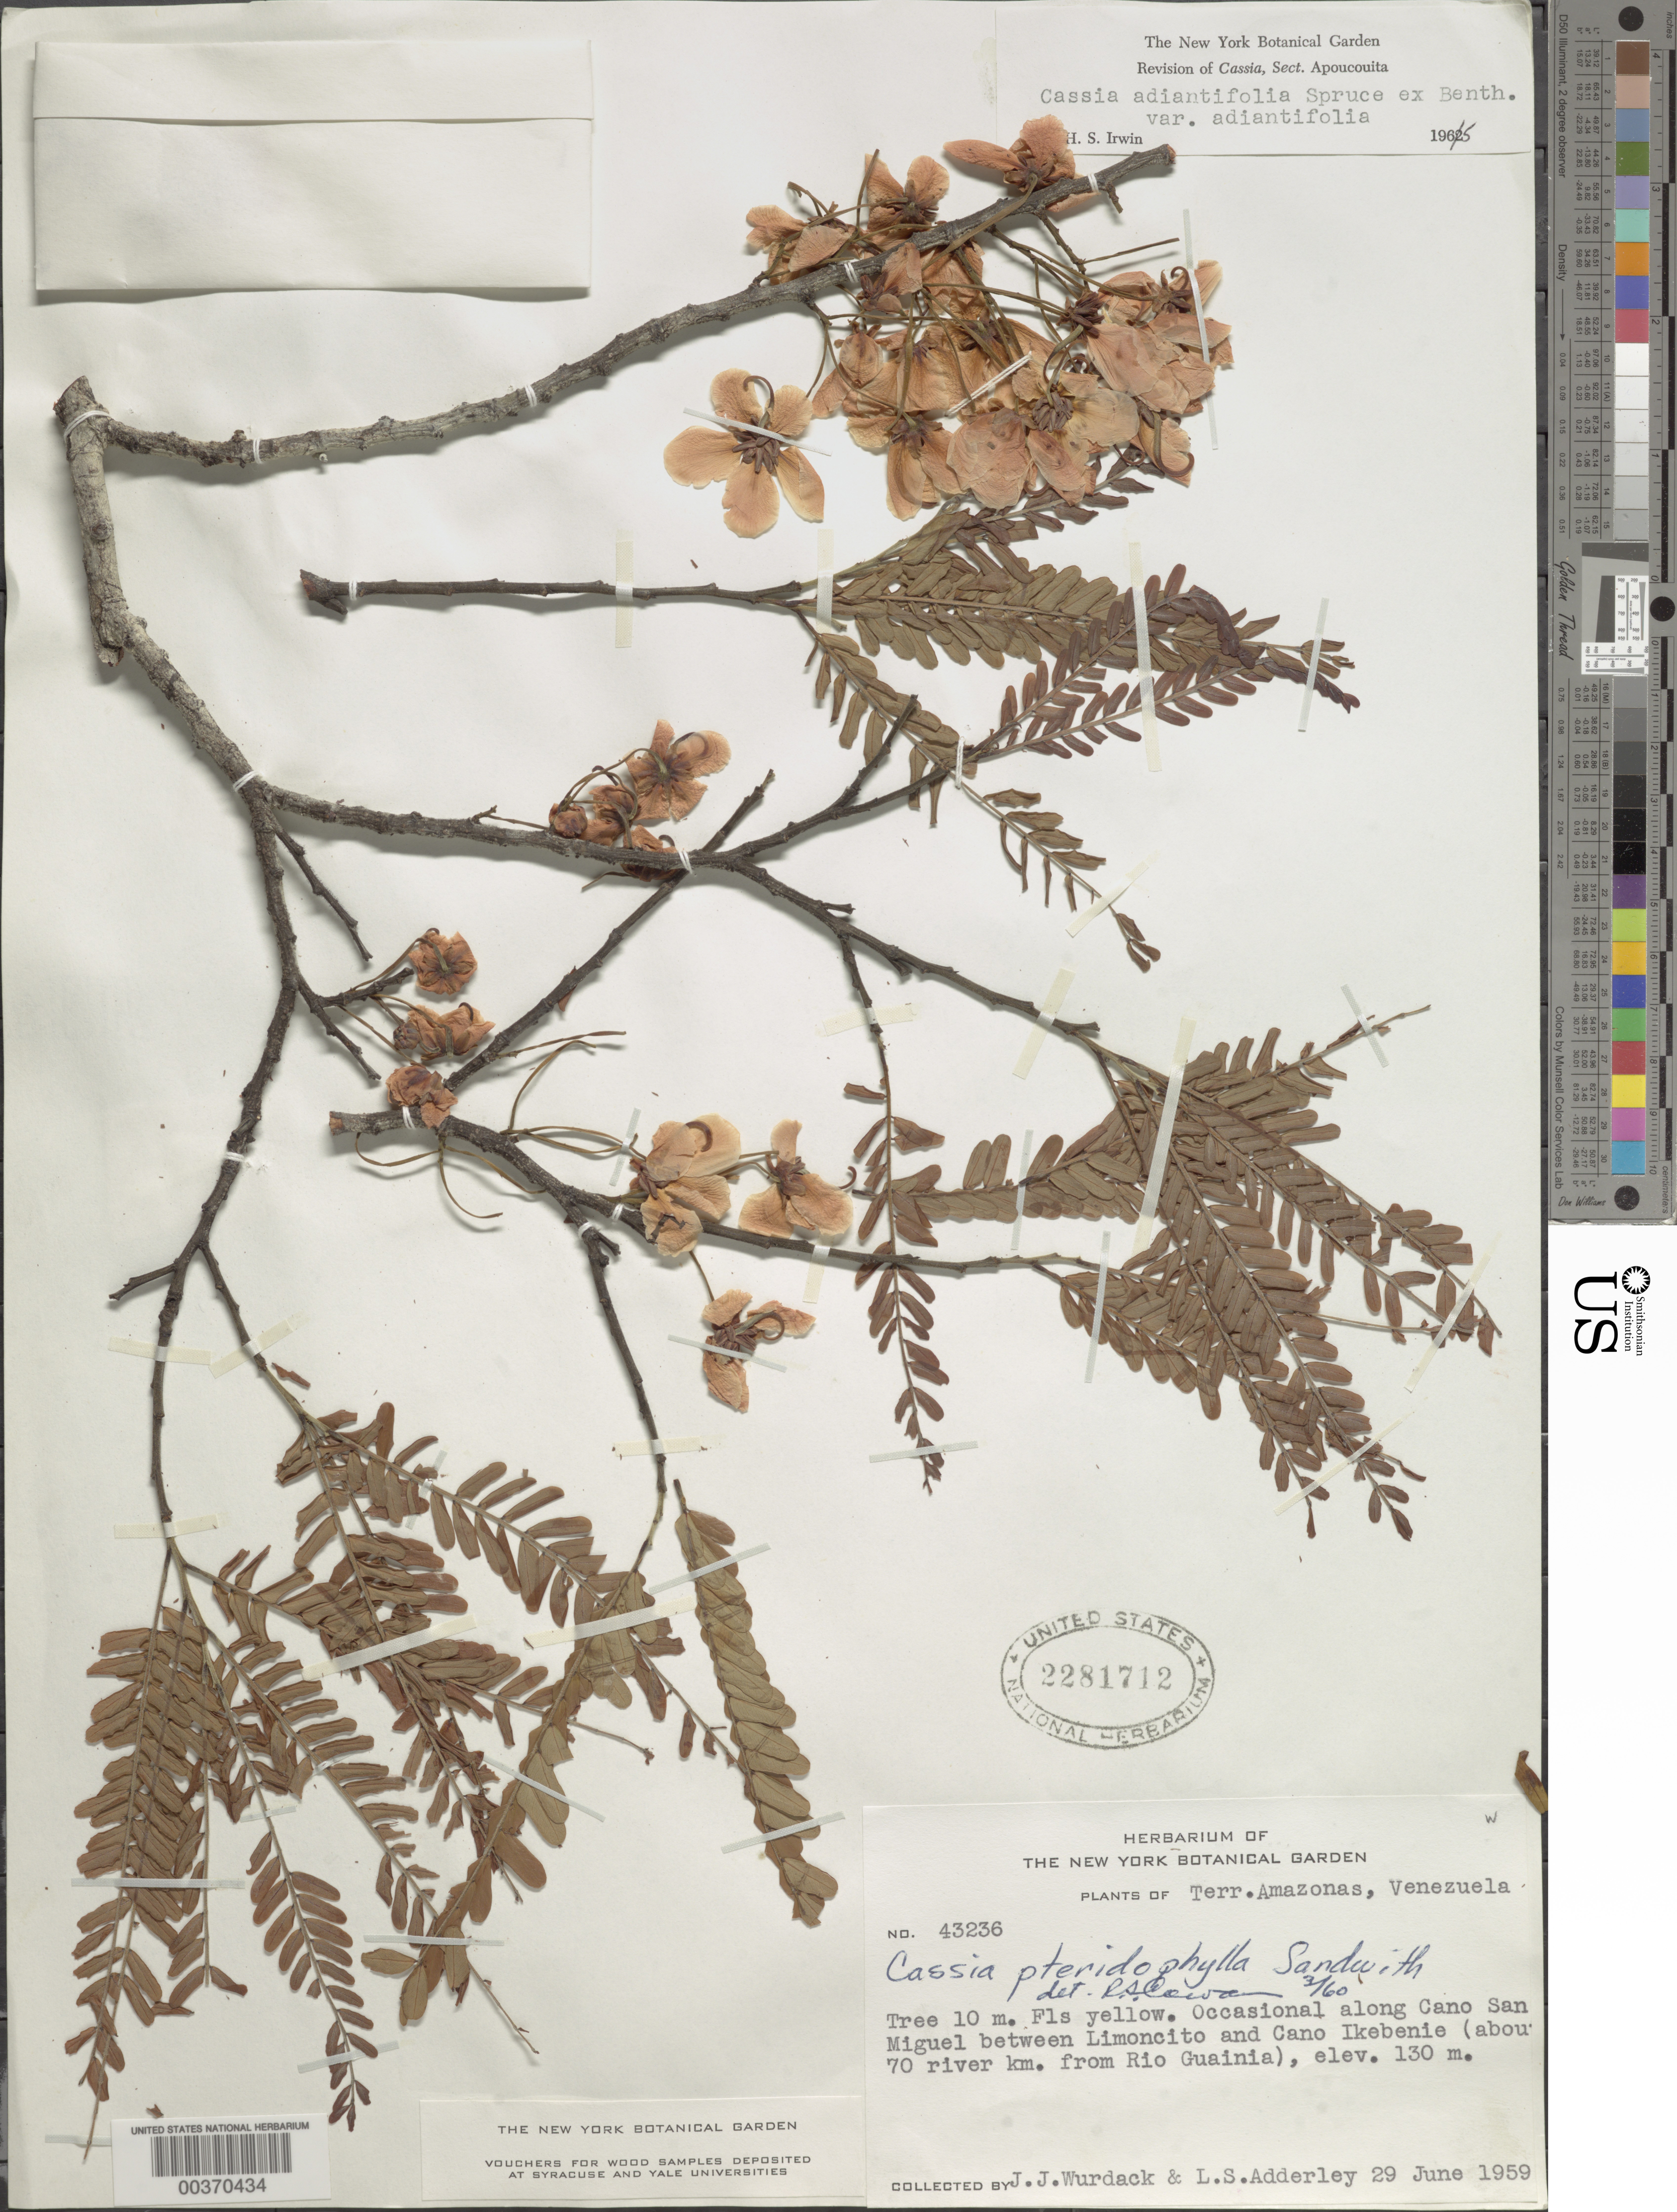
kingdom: Plantae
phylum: Tracheophyta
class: Magnoliopsida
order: Fabales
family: Fabaceae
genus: Chamaecrista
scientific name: Chamaecrista adiantifolia var. adiantifolia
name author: (Spruce ex Benth.) H.S. Irwin & Barneby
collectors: J. J. Wurdack & L. S. Adderley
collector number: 43236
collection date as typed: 29 Jun 1959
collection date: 1959-06-29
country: Venezuela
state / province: Amazonas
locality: Along cano san miguel between limoncito and cano ikebenie, 15-70 river km from mouth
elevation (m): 130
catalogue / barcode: US 2281712